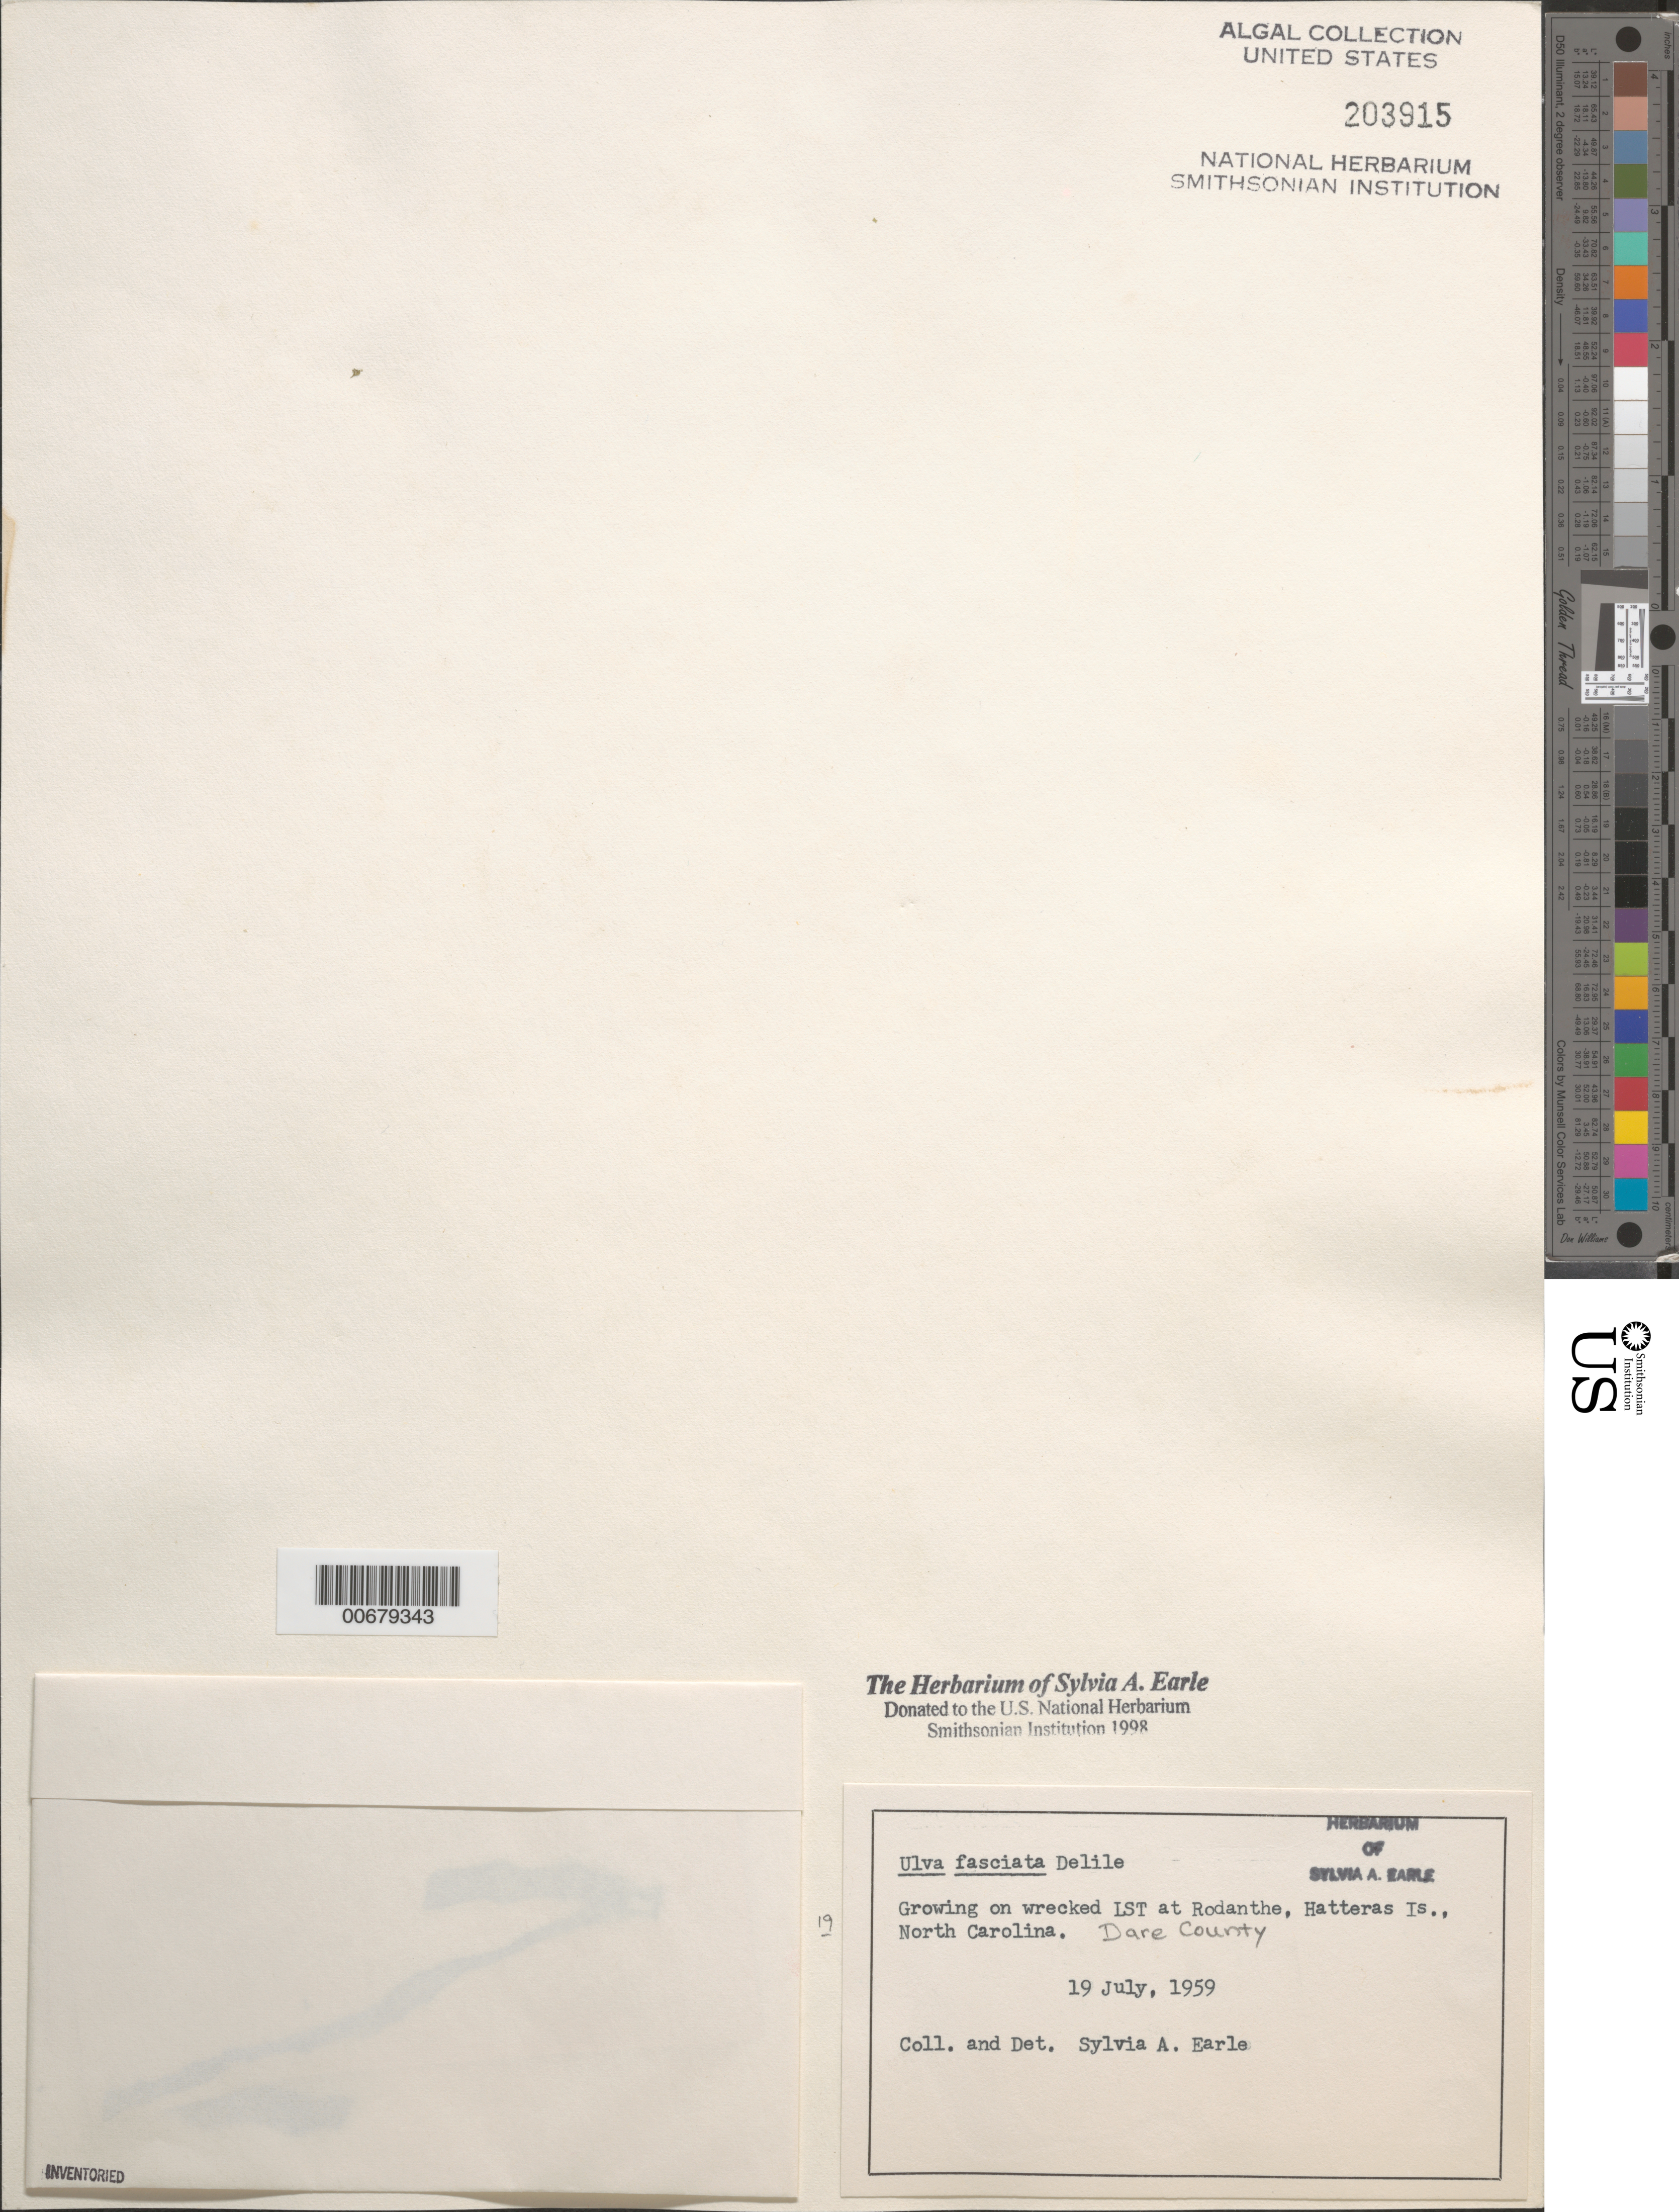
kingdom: Plantae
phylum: Chlorophyta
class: Ulvophyceae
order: Ulvales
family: Ulvaceae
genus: Ulva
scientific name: Ulva lactuca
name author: L.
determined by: Algae name updating Project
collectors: S. A. Earle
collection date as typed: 19 Jul 1959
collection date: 1959-07-19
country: United States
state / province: North Carolina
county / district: Dare County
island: Hatteras Island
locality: Rodanthe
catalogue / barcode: US 203915